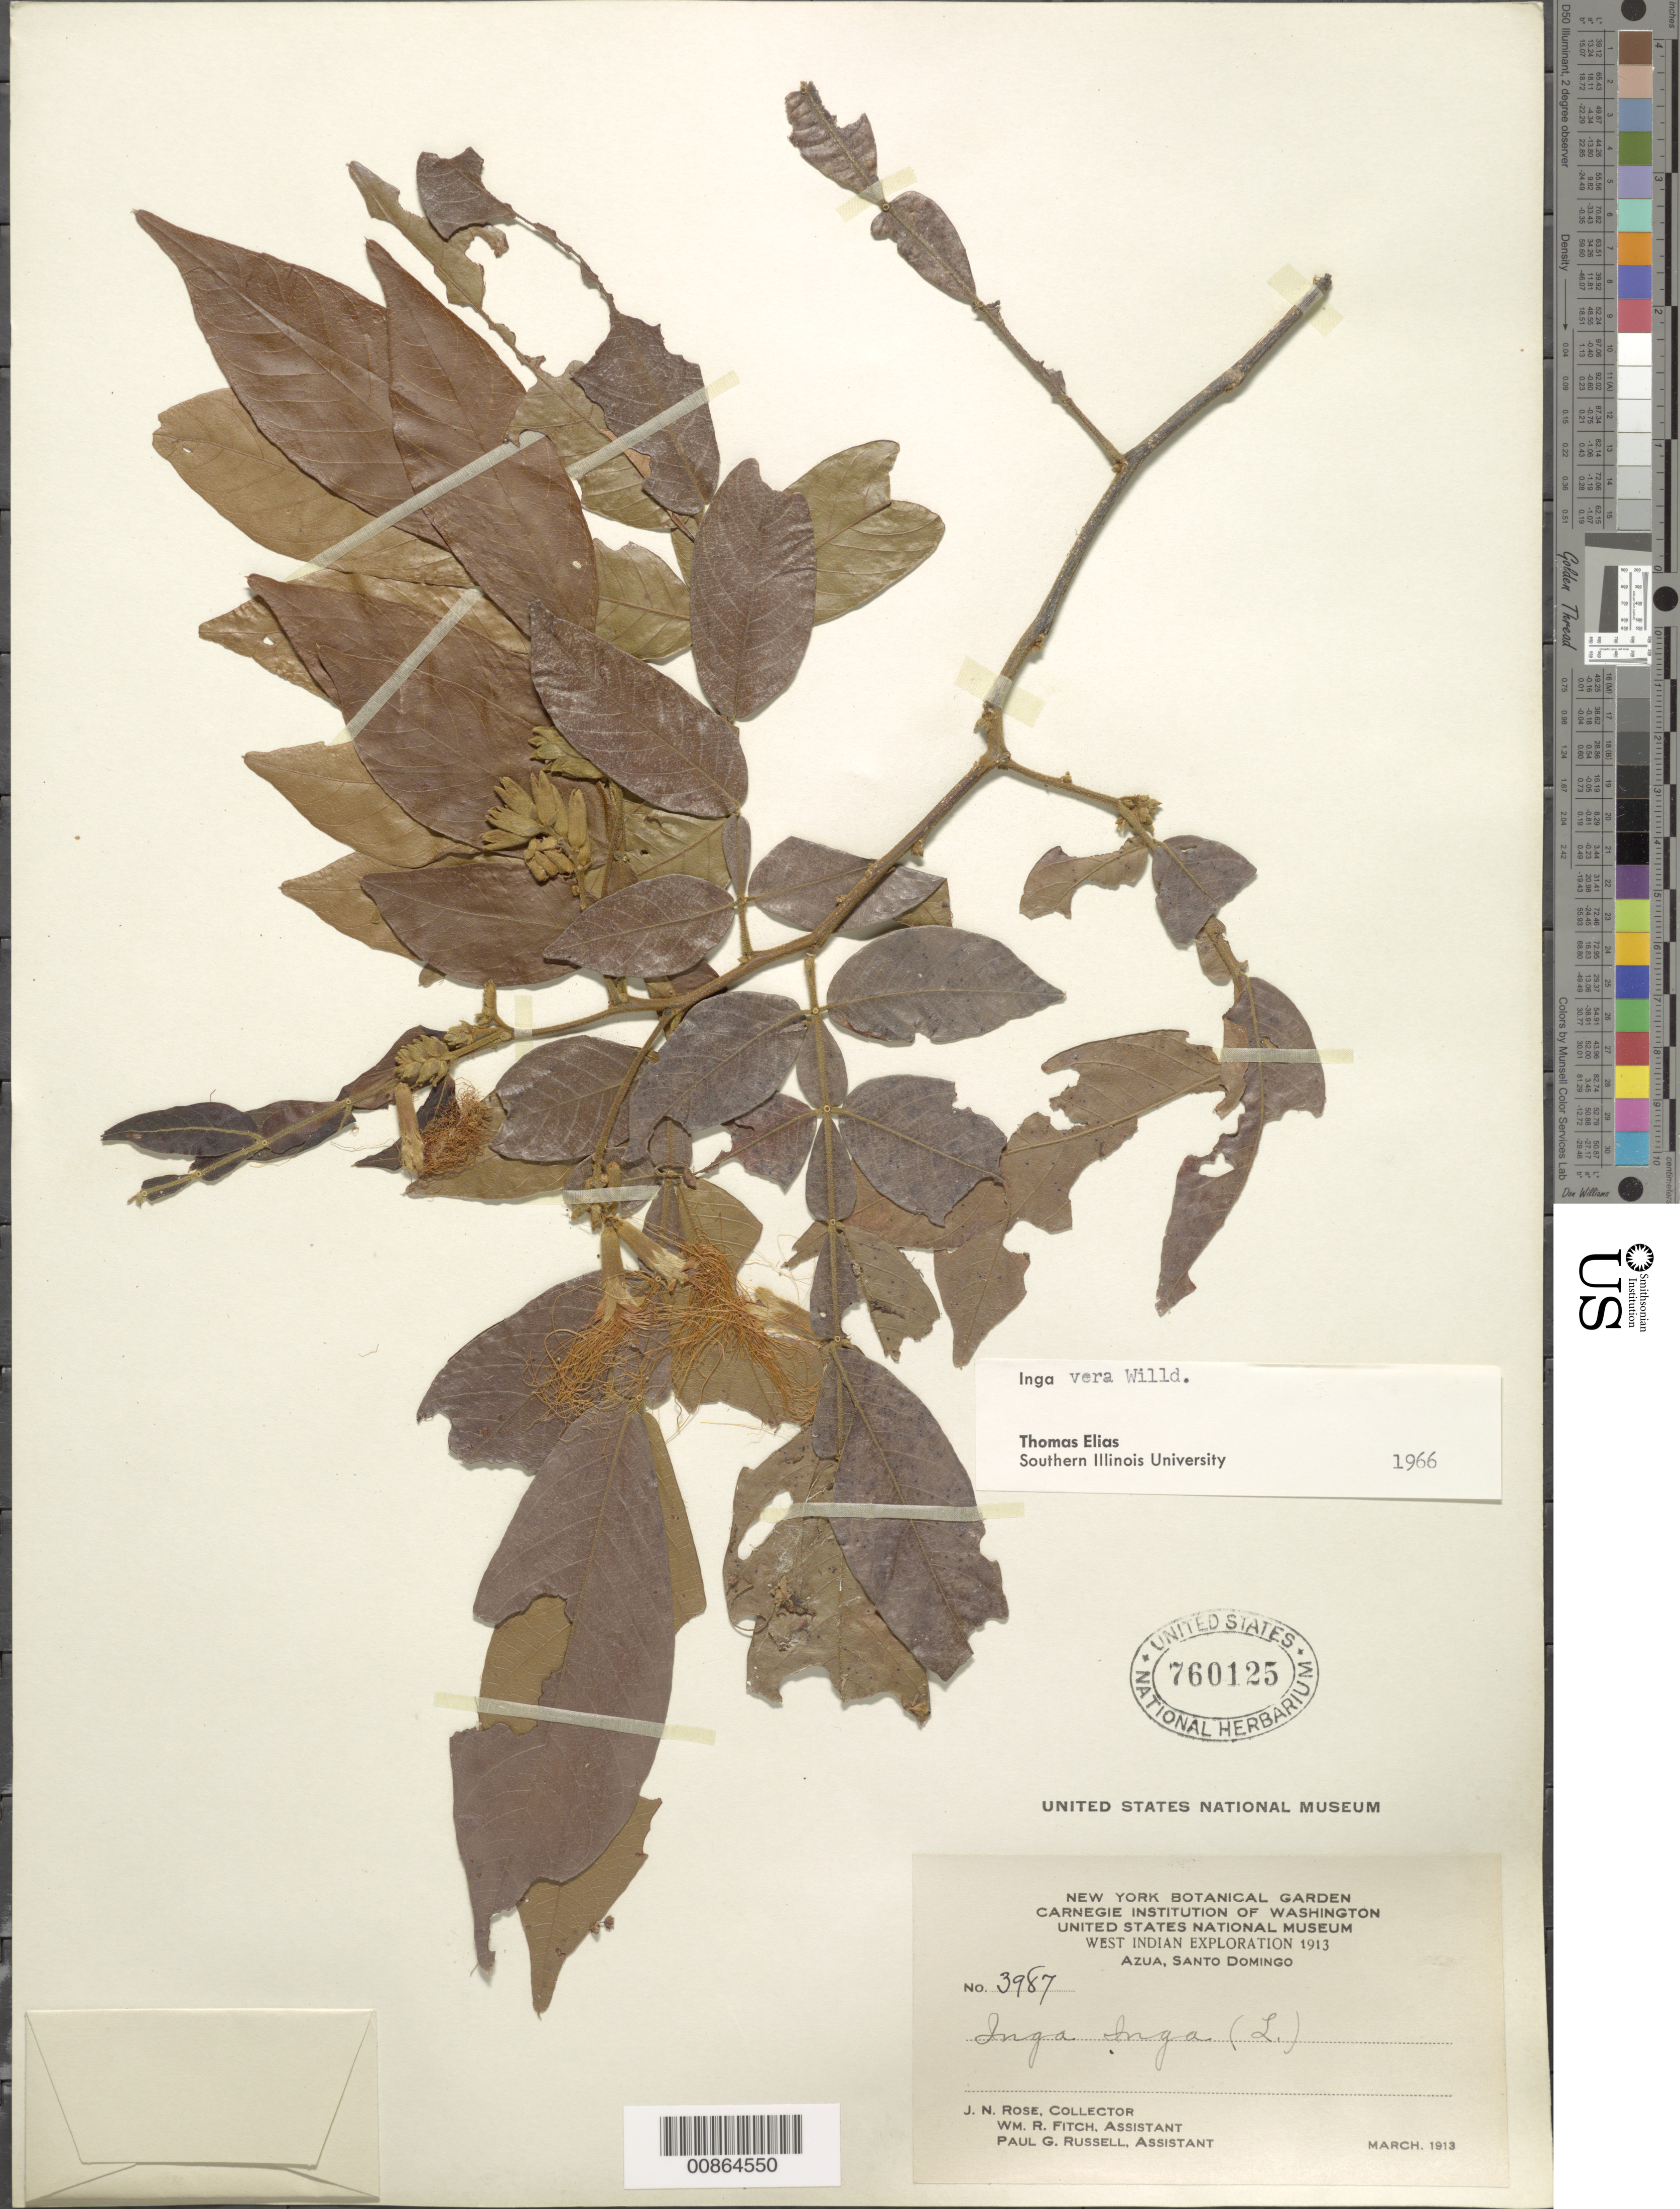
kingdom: Plantae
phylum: Tracheophyta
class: Magnoliopsida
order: Fabales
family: Fabaceae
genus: Inga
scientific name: Inga vera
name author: Willd.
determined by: Elias, T., (SIU), Southern Illinois University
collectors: J. N. Rose, W. R. Fitch & P. G. Russell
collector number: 3987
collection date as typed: Mar 1913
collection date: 1913-03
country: Dominican Republic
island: Hispaniola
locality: Azua, Santo Domingo.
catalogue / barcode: US 760125